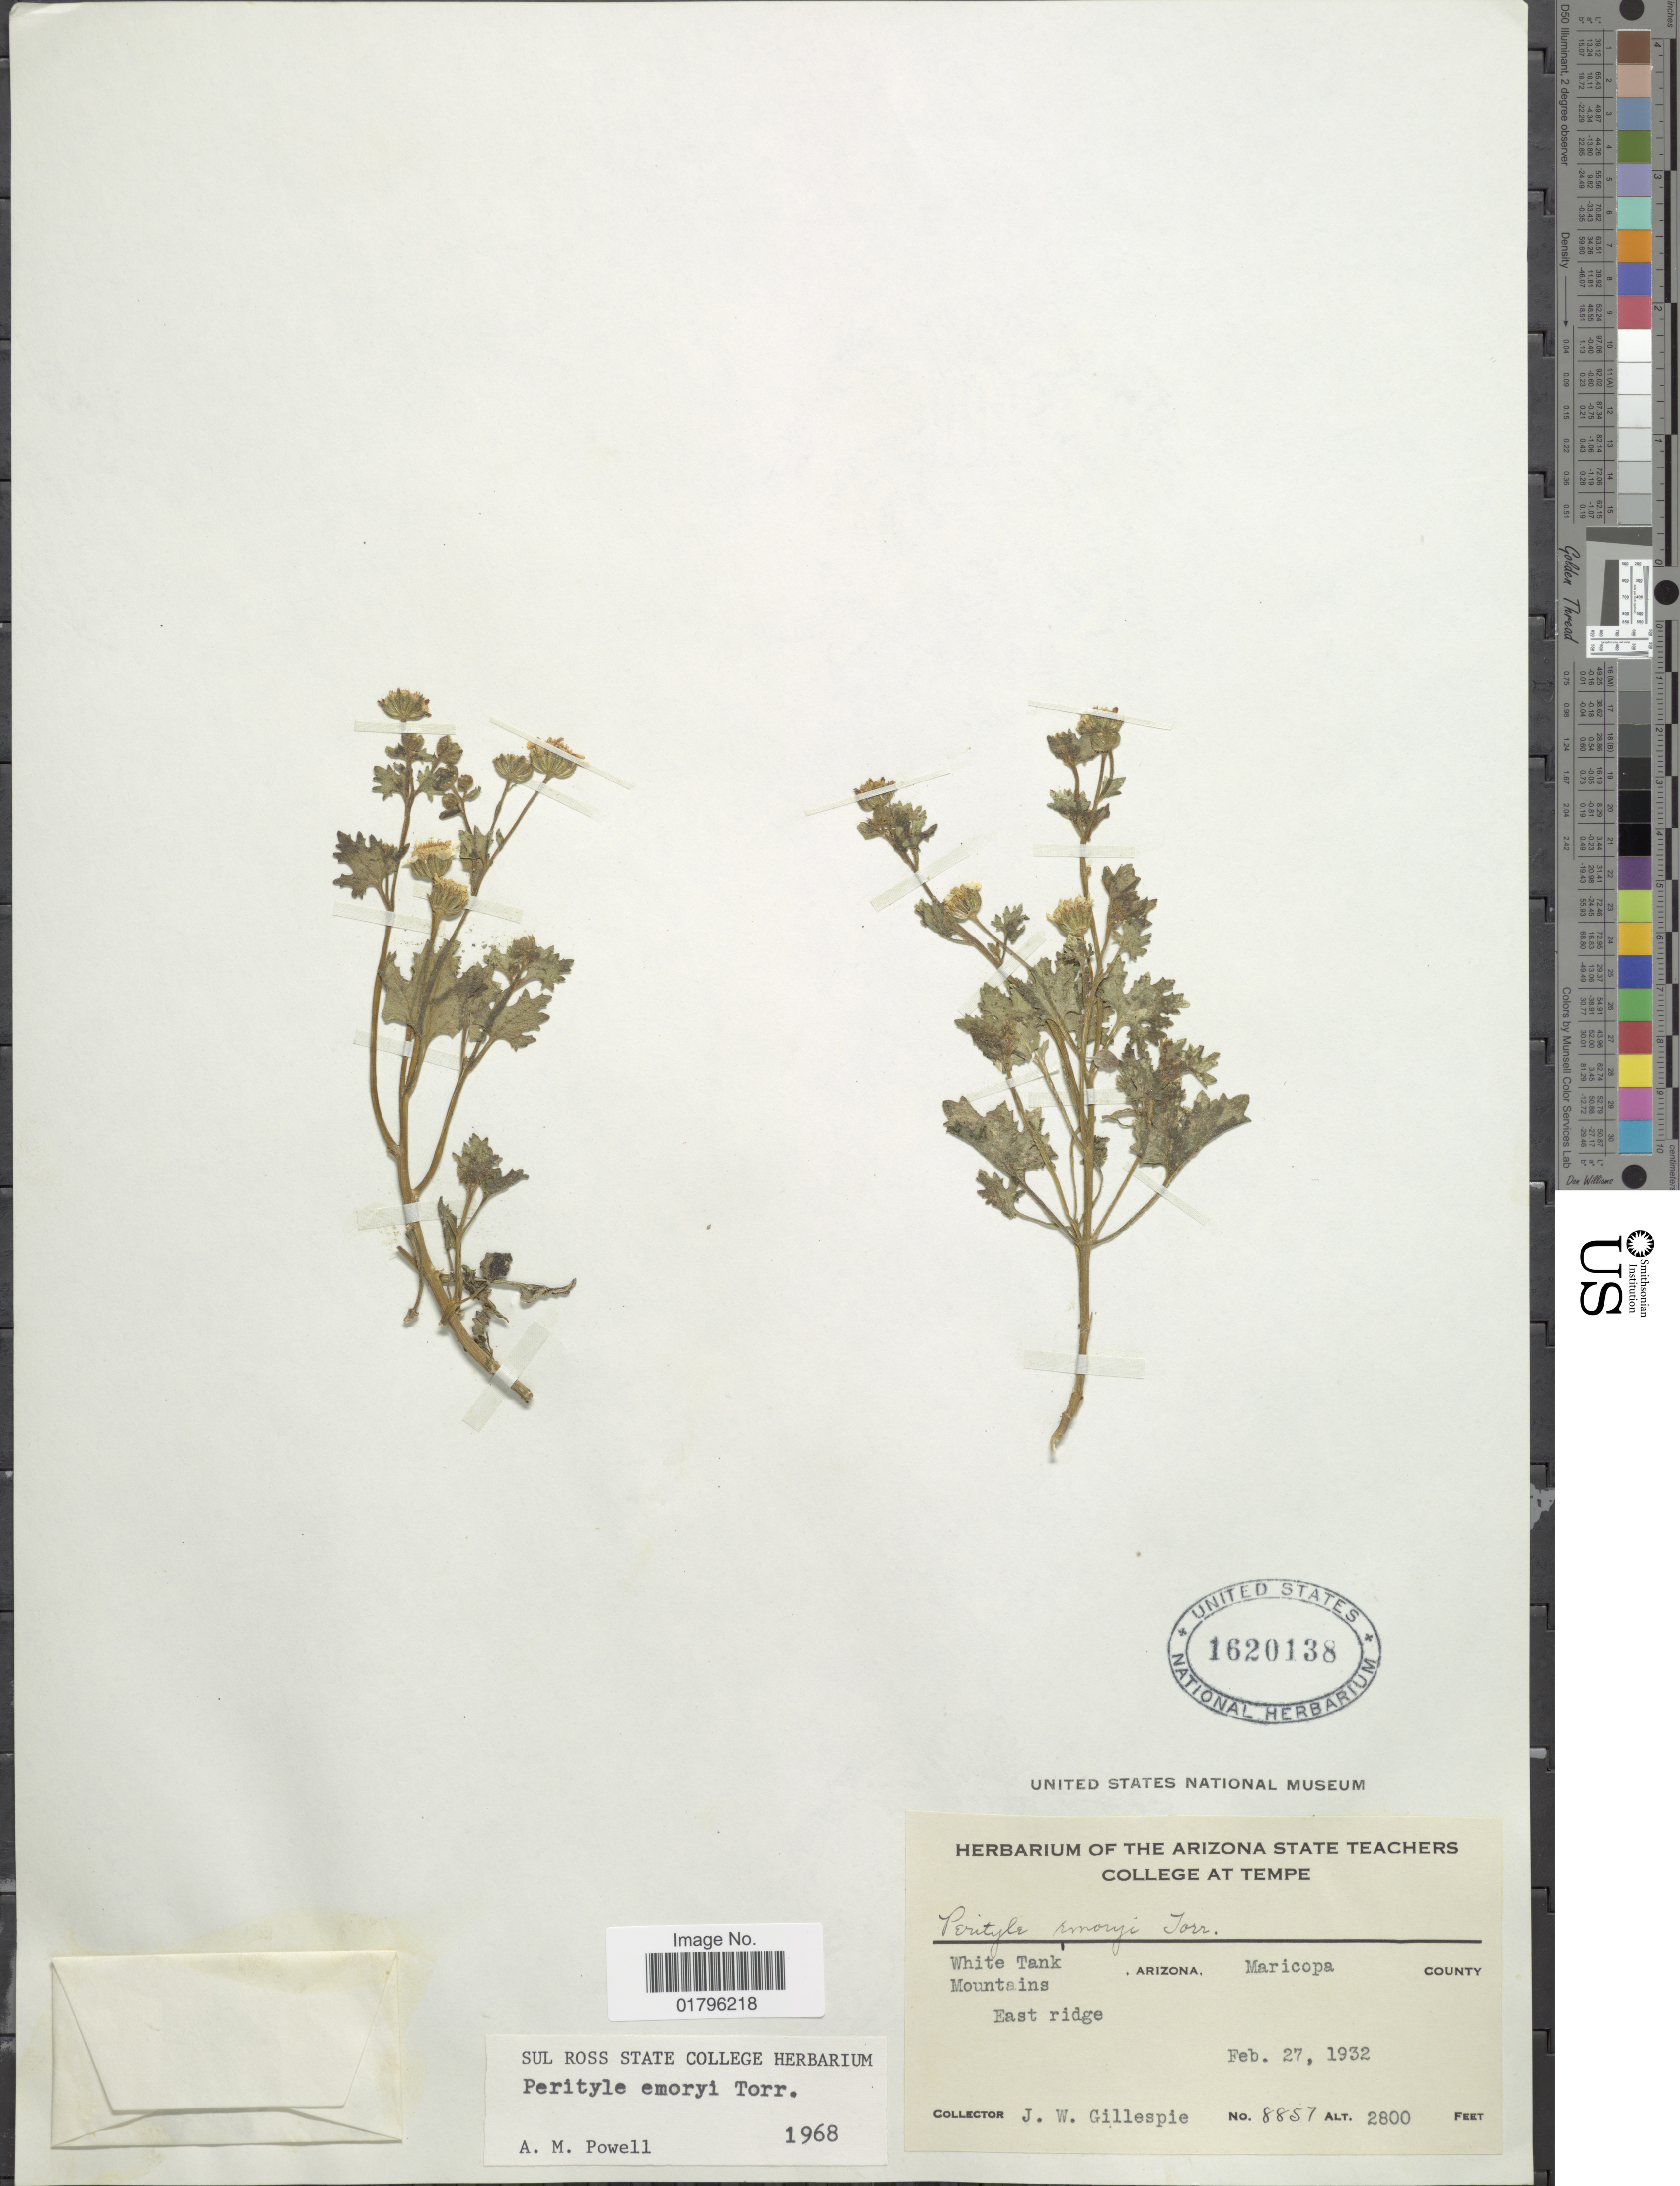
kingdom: Plantae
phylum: Tracheophyta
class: Magnoliopsida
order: Asterales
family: Asteraceae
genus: Perityle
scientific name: Perityle emoryi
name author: Torr.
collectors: J. W. Gillespie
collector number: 8857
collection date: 1932-02-27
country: United States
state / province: Arizona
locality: White Tank Mountains. Maricopa County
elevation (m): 853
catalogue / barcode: US 1620138